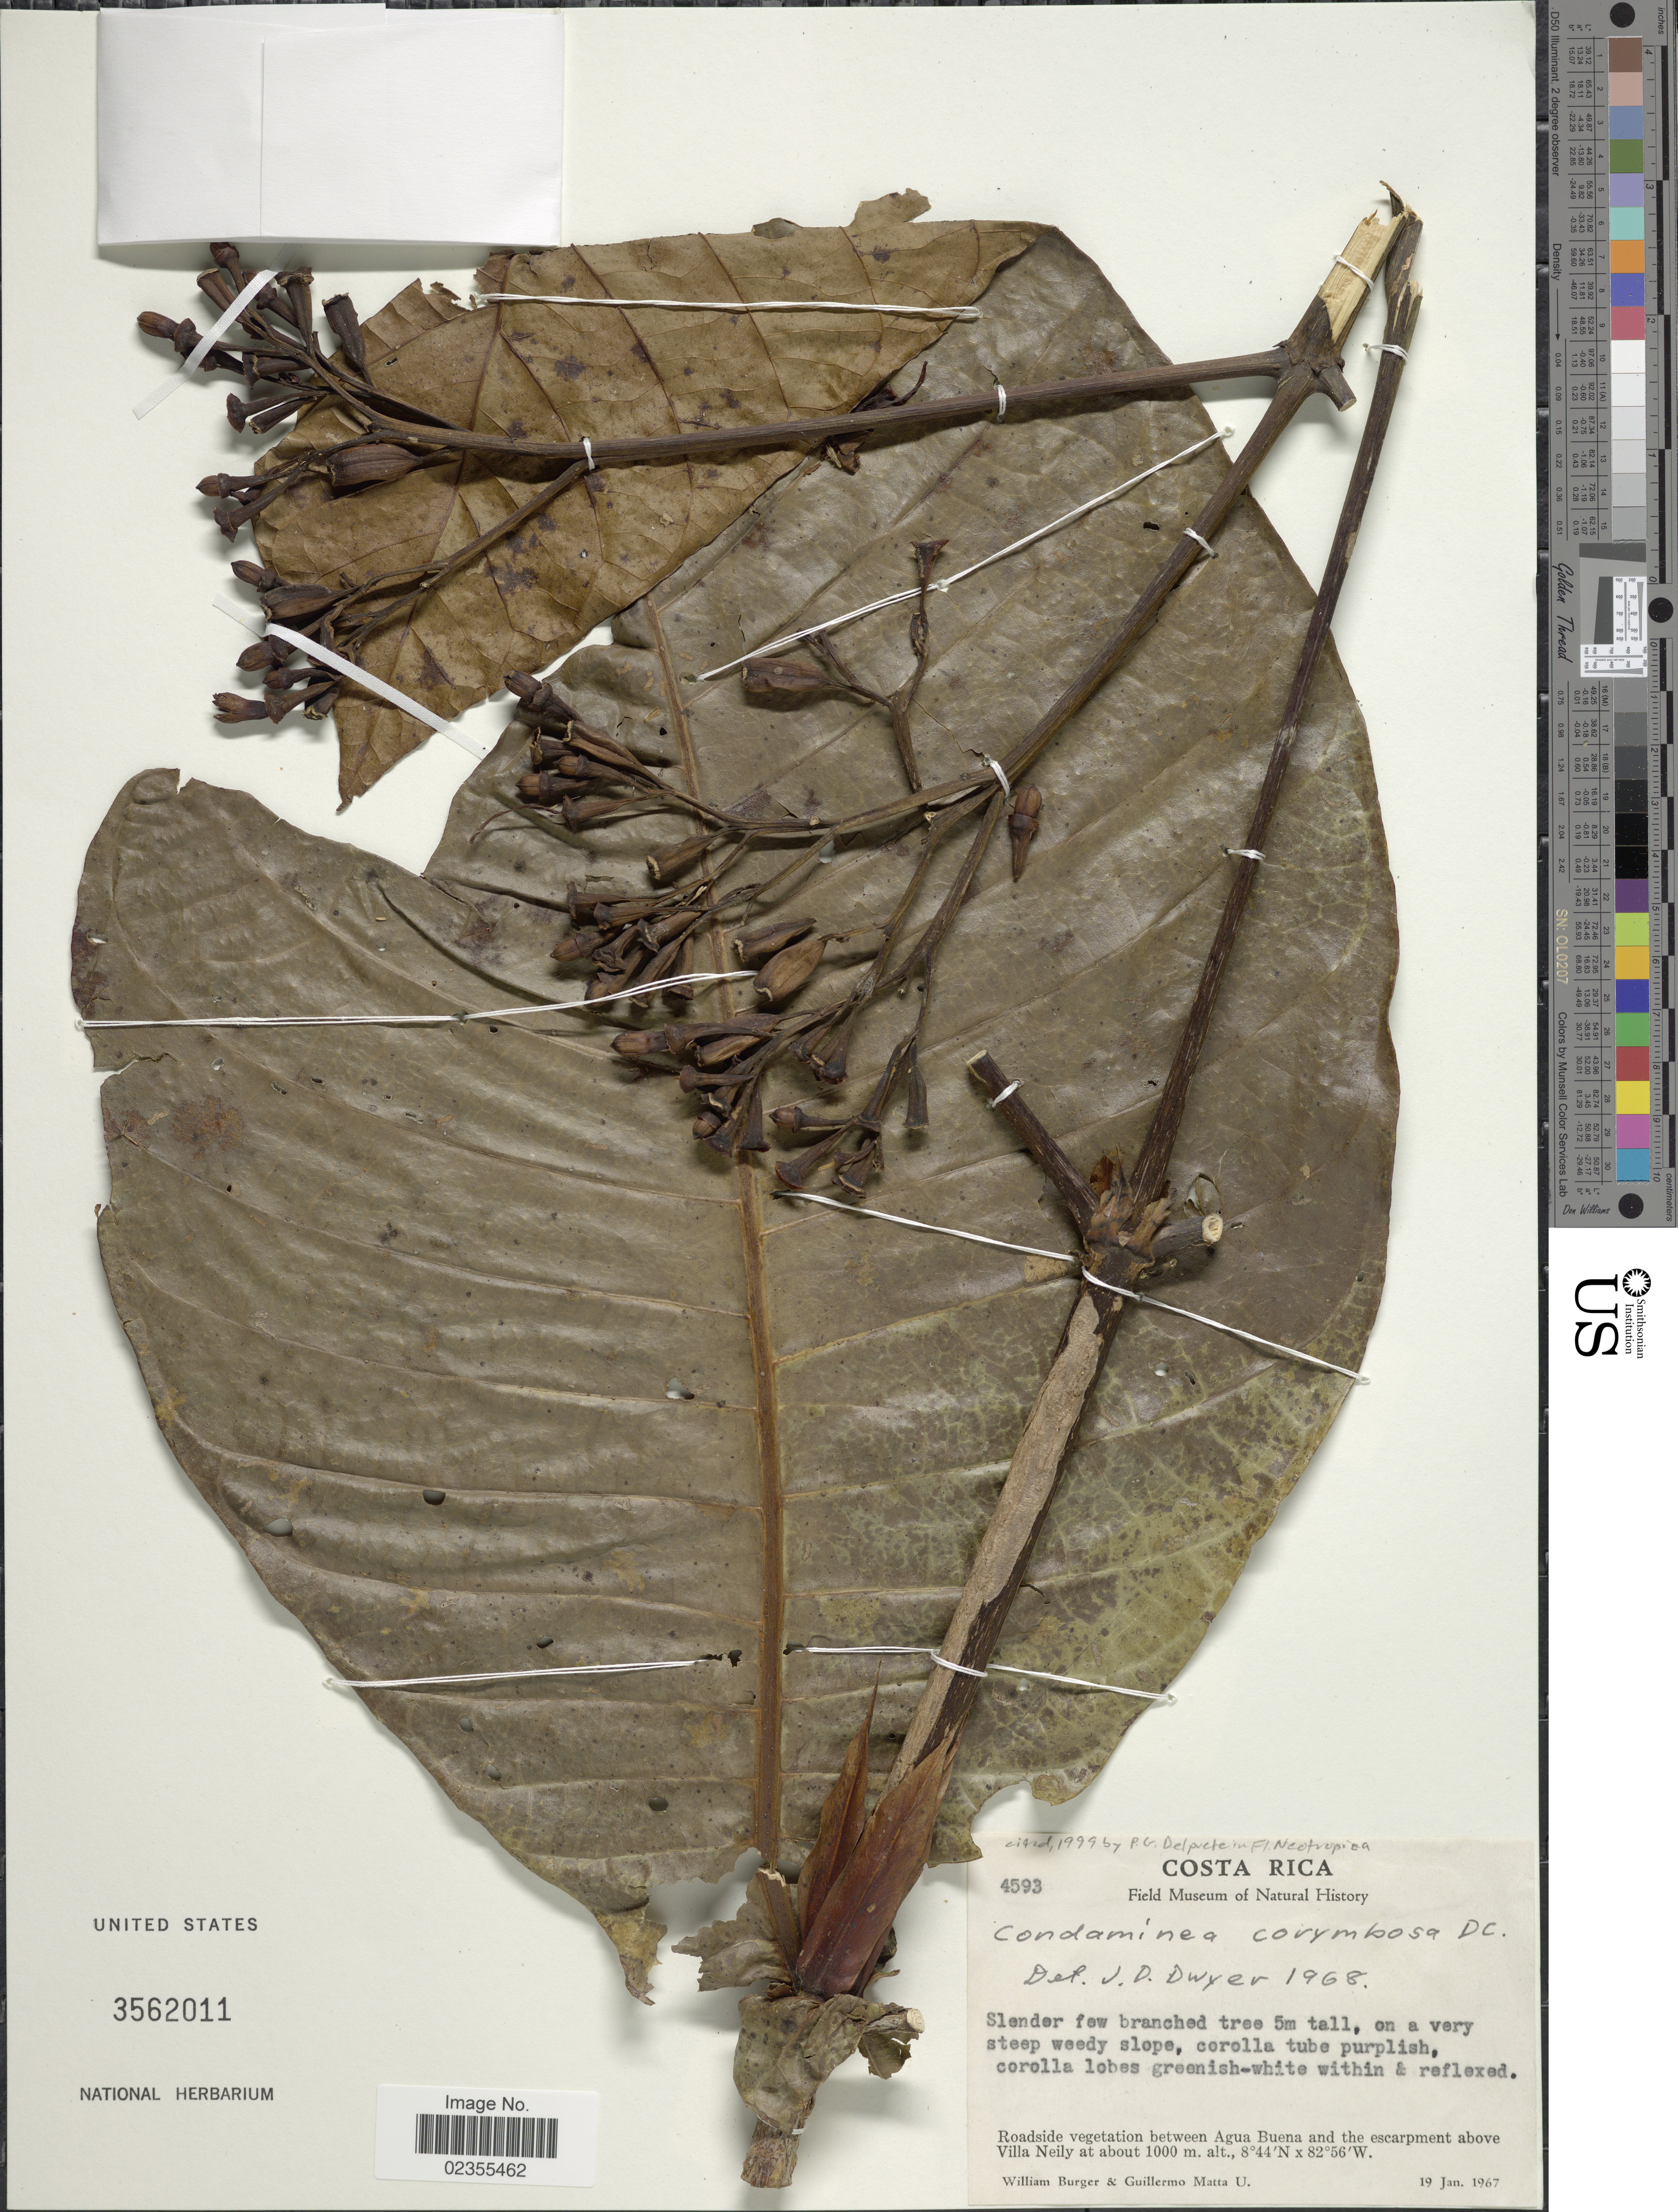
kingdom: Plantae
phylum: Tracheophyta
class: Magnoliopsida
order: Gentianales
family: Rubiaceae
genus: Condaminea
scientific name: Condaminea corymbosa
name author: (Ruiz & Pav.) DC.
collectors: W. Burger & G. Matta U.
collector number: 4593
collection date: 1967-01-19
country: Costa Rica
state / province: Puntarenas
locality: Between Agua Buena and the escarpment above Villa Neily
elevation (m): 1000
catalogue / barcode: US 3562011